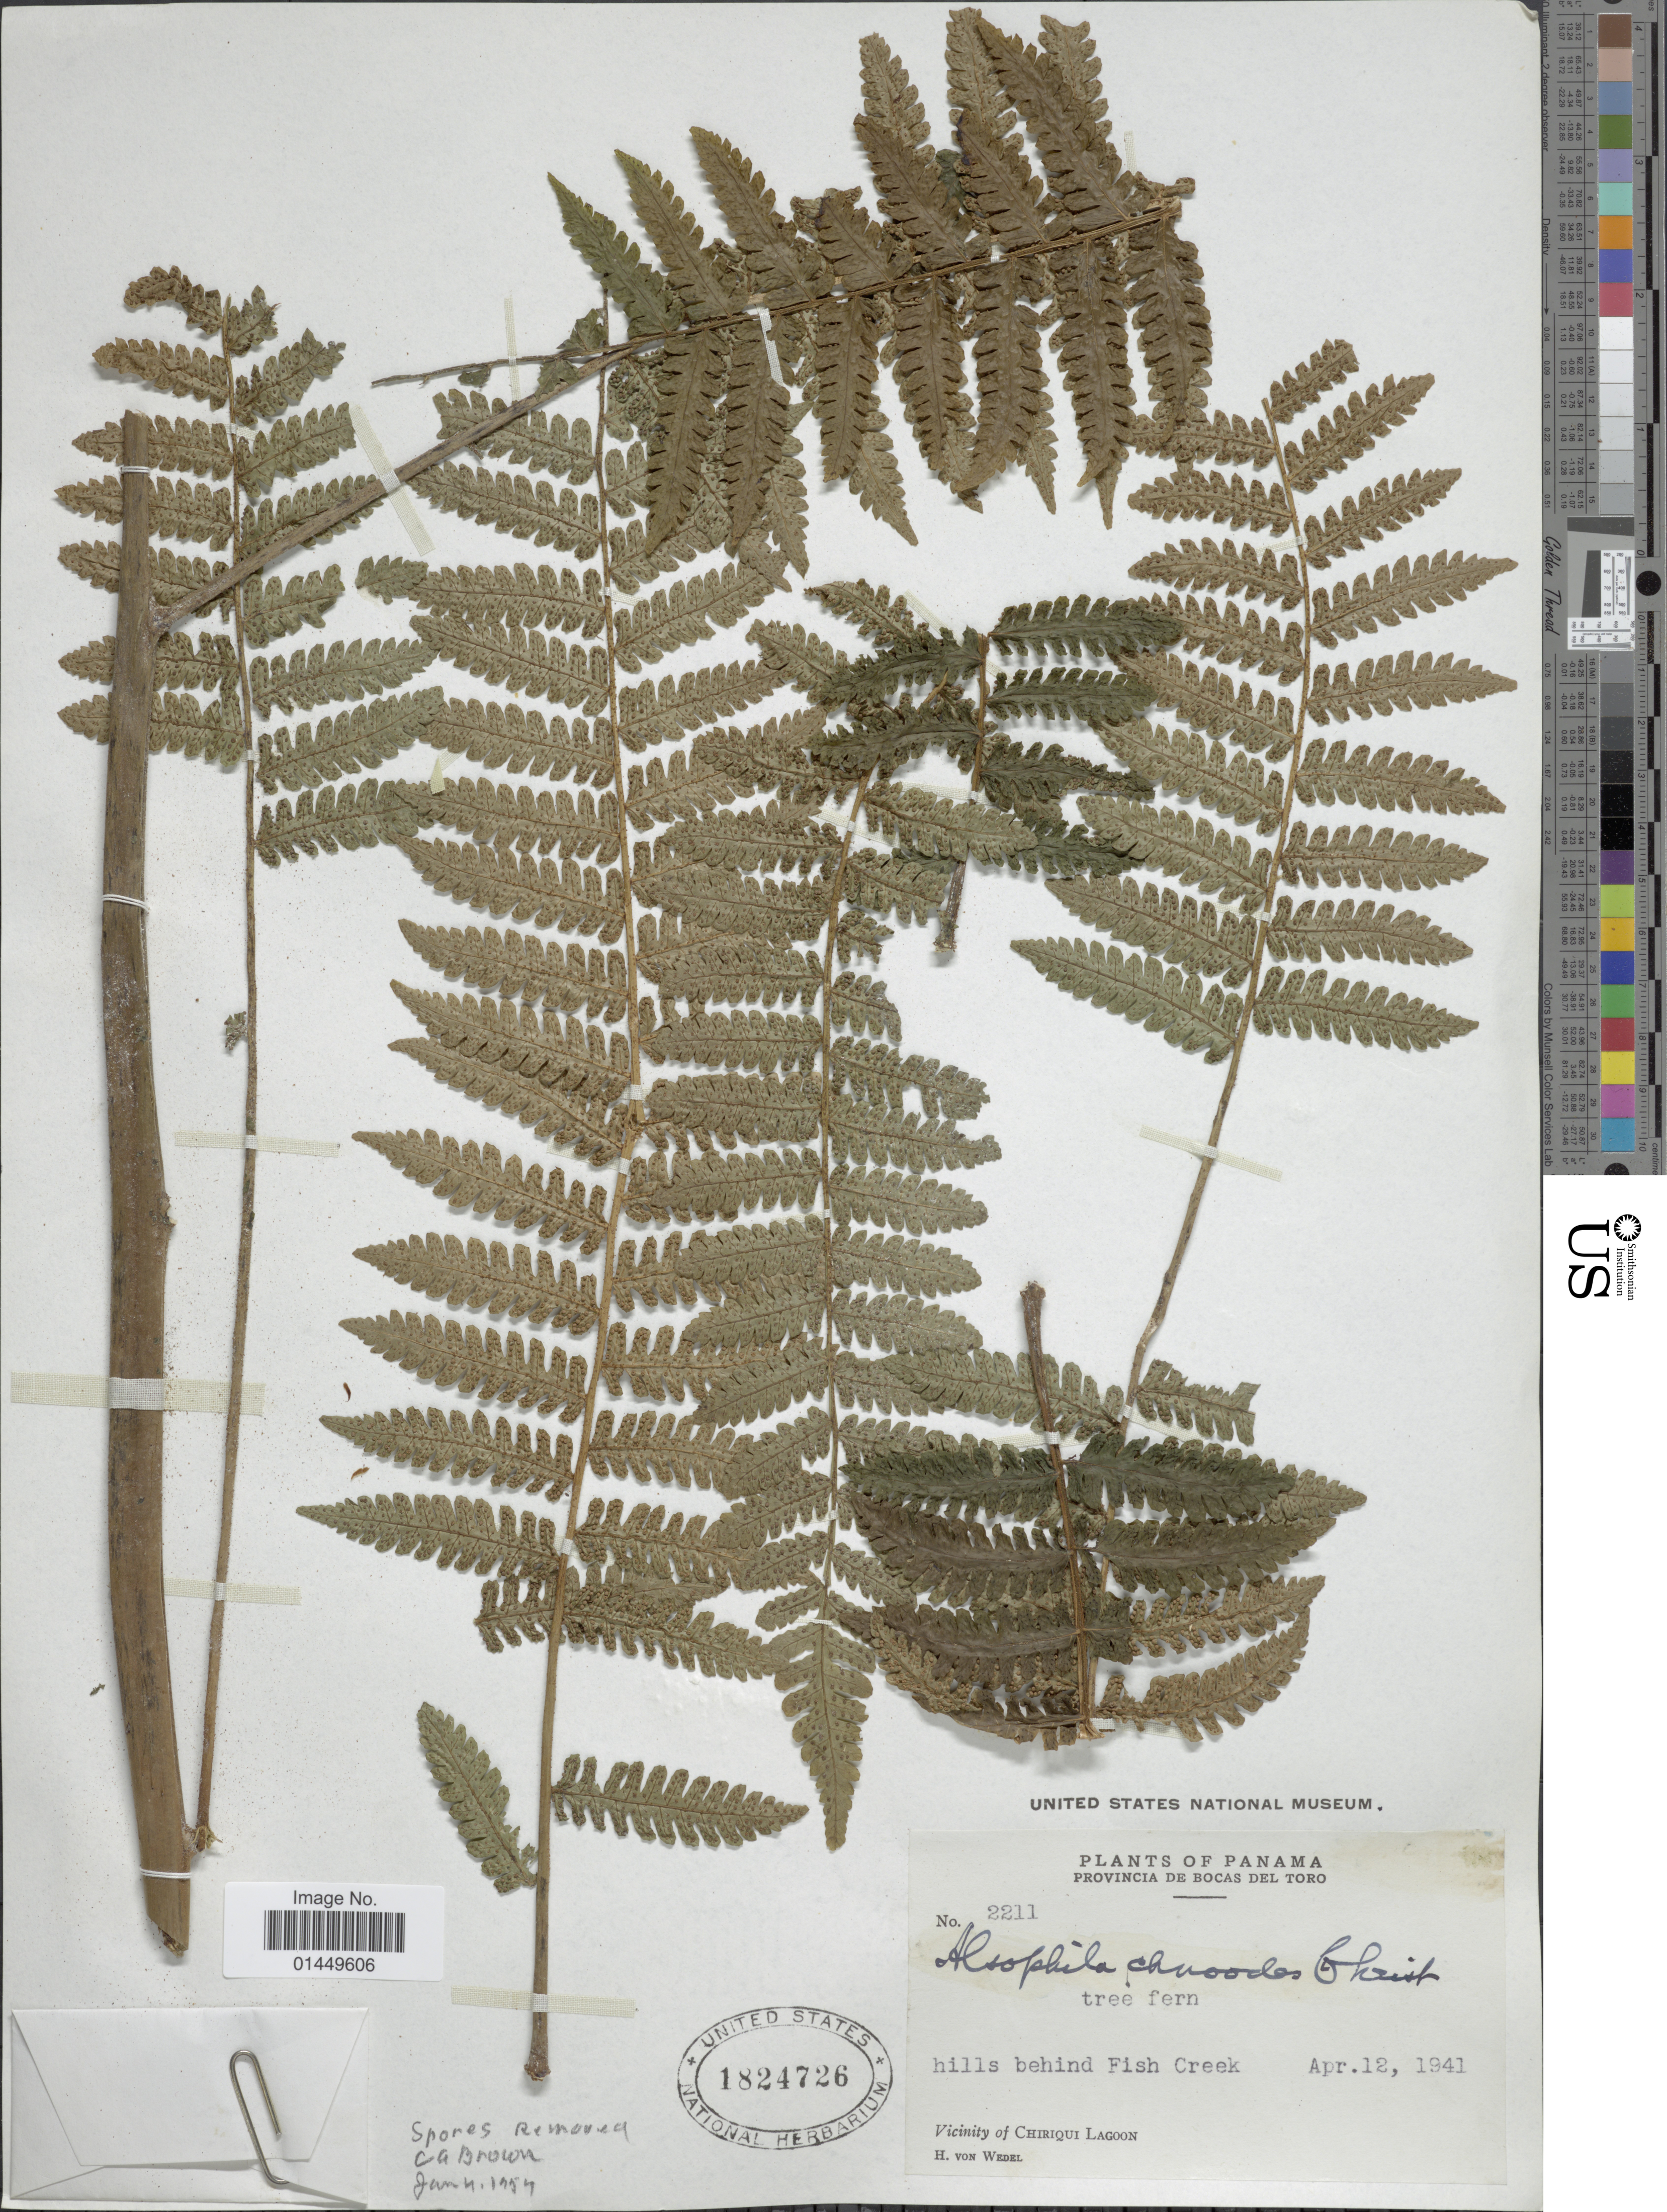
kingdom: Plantae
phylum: Tracheophyta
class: Polypodiopsida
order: Cyatheales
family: Cyatheaceae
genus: Cyathea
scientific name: Cyathea schiedeana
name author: (C. Presl) Domin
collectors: H. von Wedel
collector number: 2211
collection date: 1941-04-12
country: Panama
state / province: Bocas del Toro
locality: Provincia De Bocas Del Toro, Hills behind Fish Creek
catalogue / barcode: US 1824726